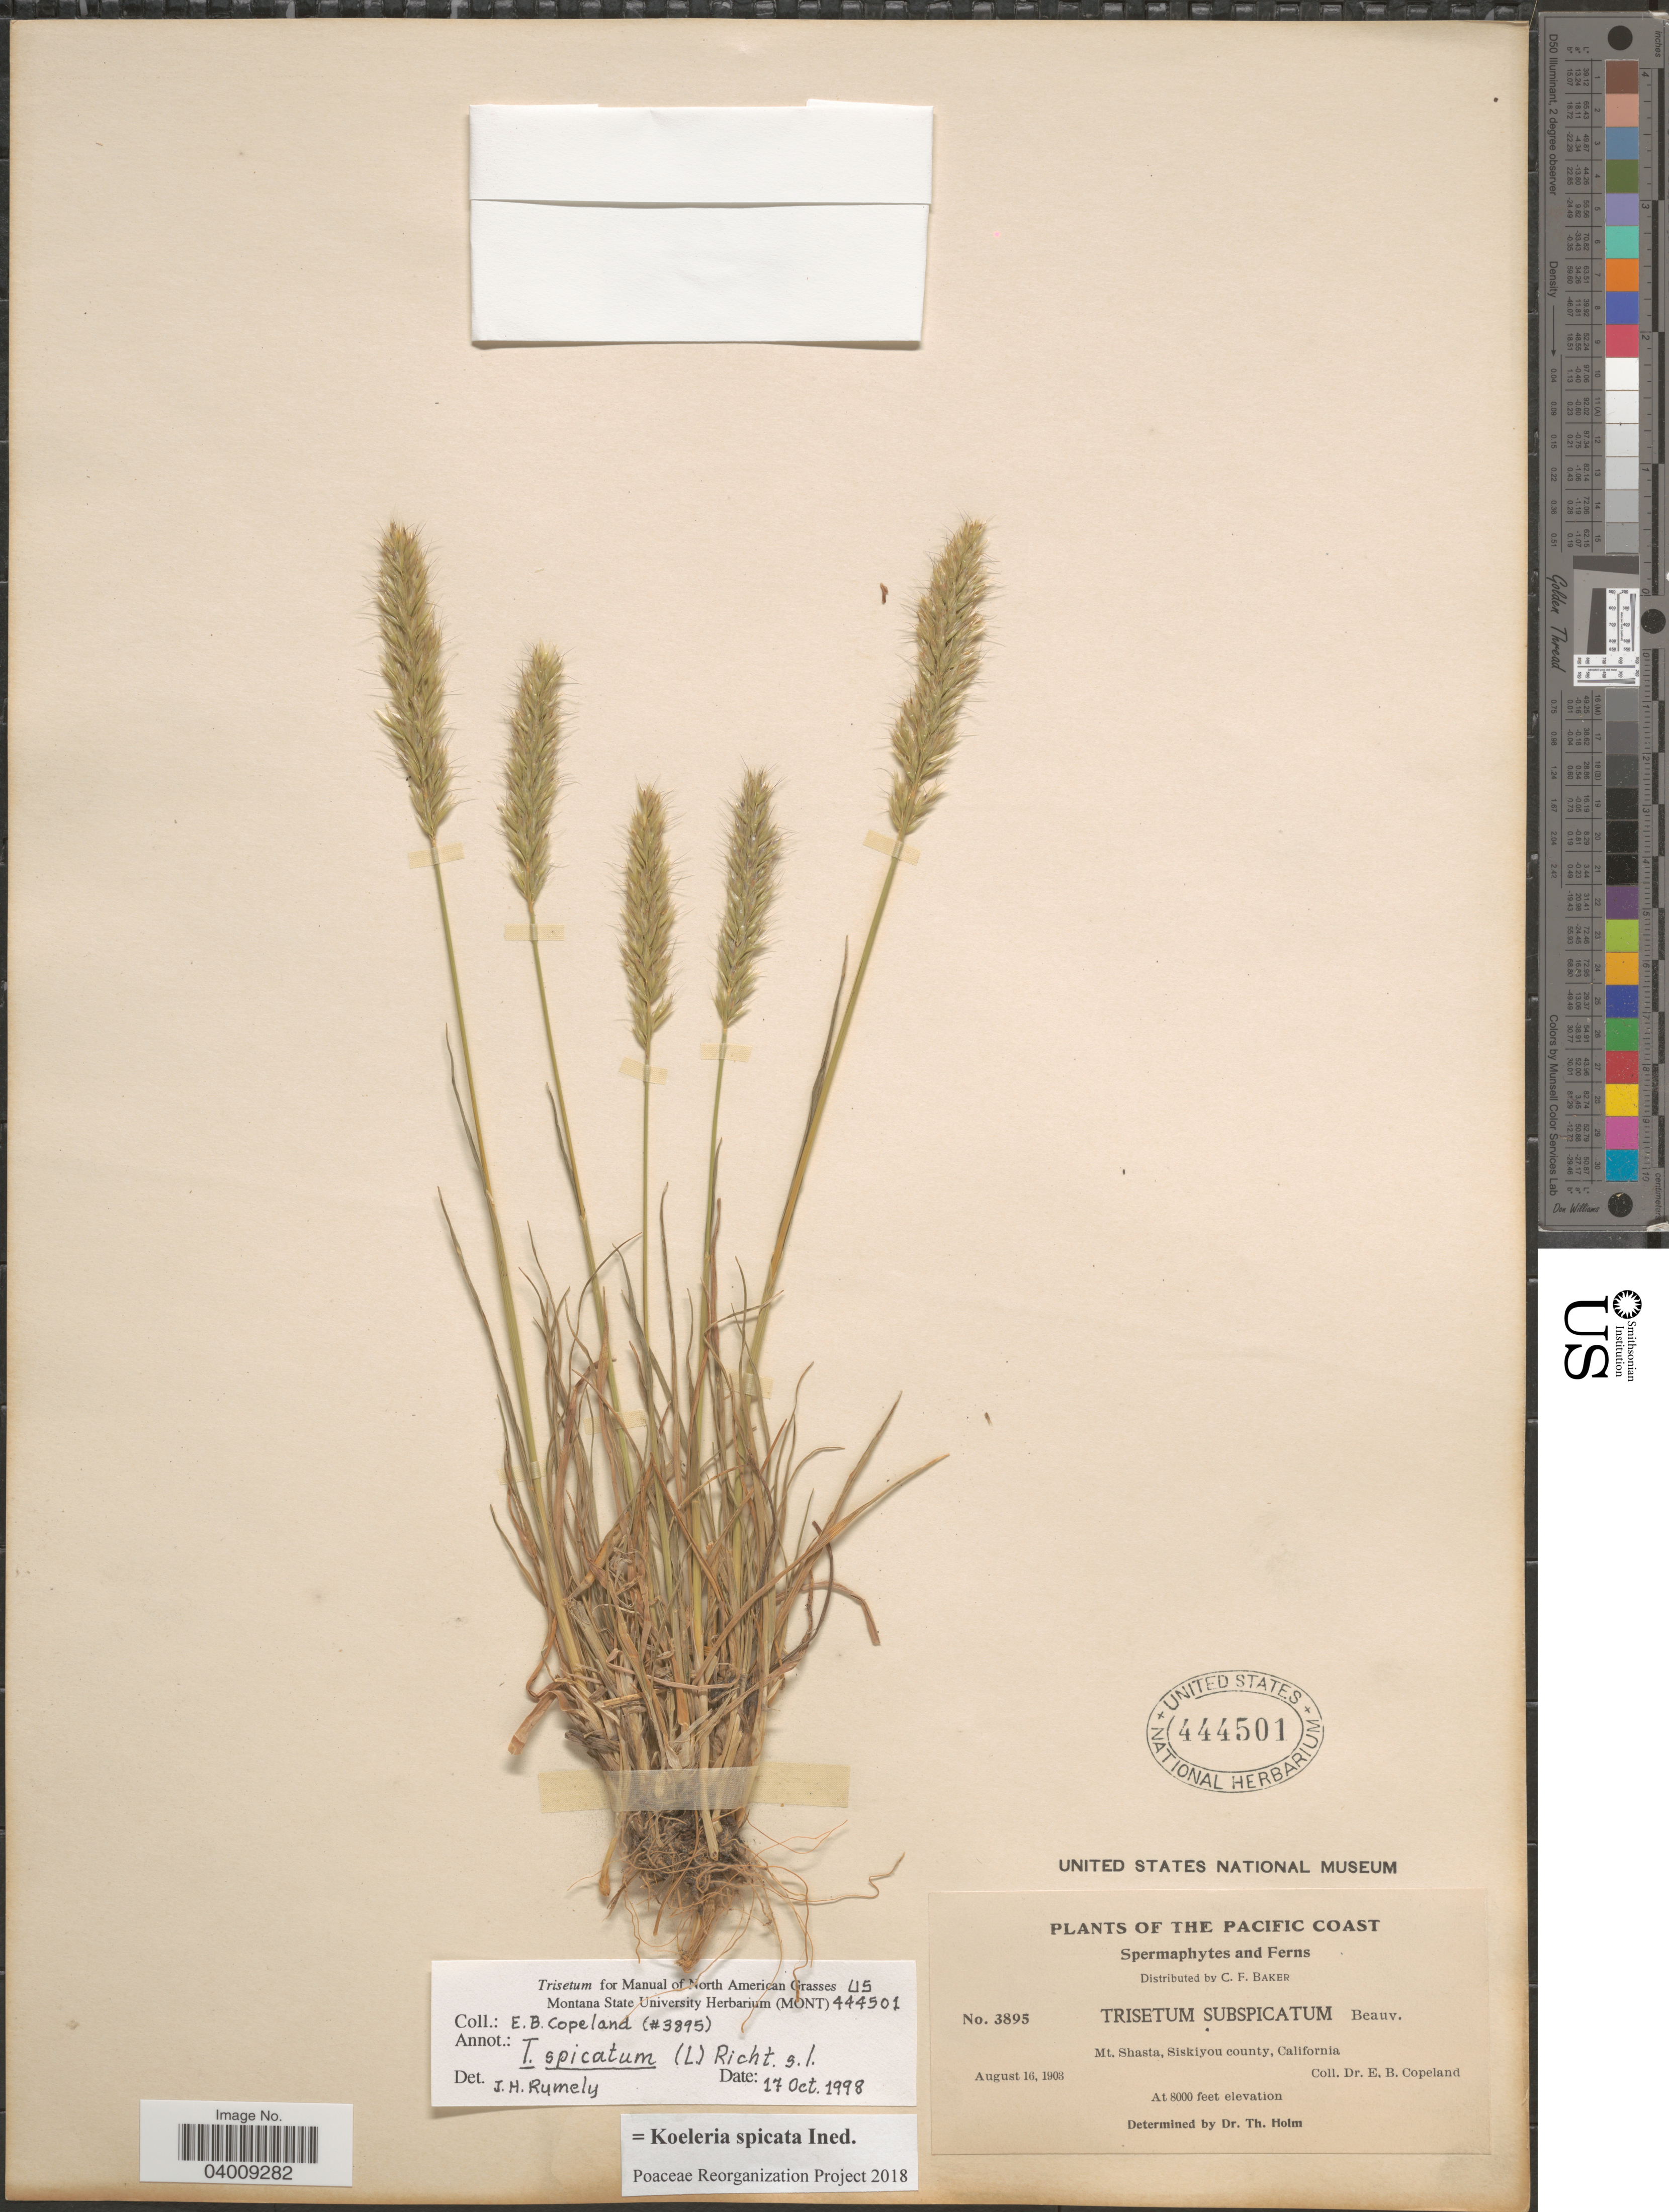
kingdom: Plantae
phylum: Tracheophyta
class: Liliopsida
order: Poales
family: Poaceae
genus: Koeleria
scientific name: Koeleria spicata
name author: (L.) Barberá et al.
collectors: E. B. Copeland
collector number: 3895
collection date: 1903-08-16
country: United States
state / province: California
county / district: Siskiyou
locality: The Pacific Coast. Mt. Shasta, Siskiyou county.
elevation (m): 2438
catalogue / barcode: US 444501